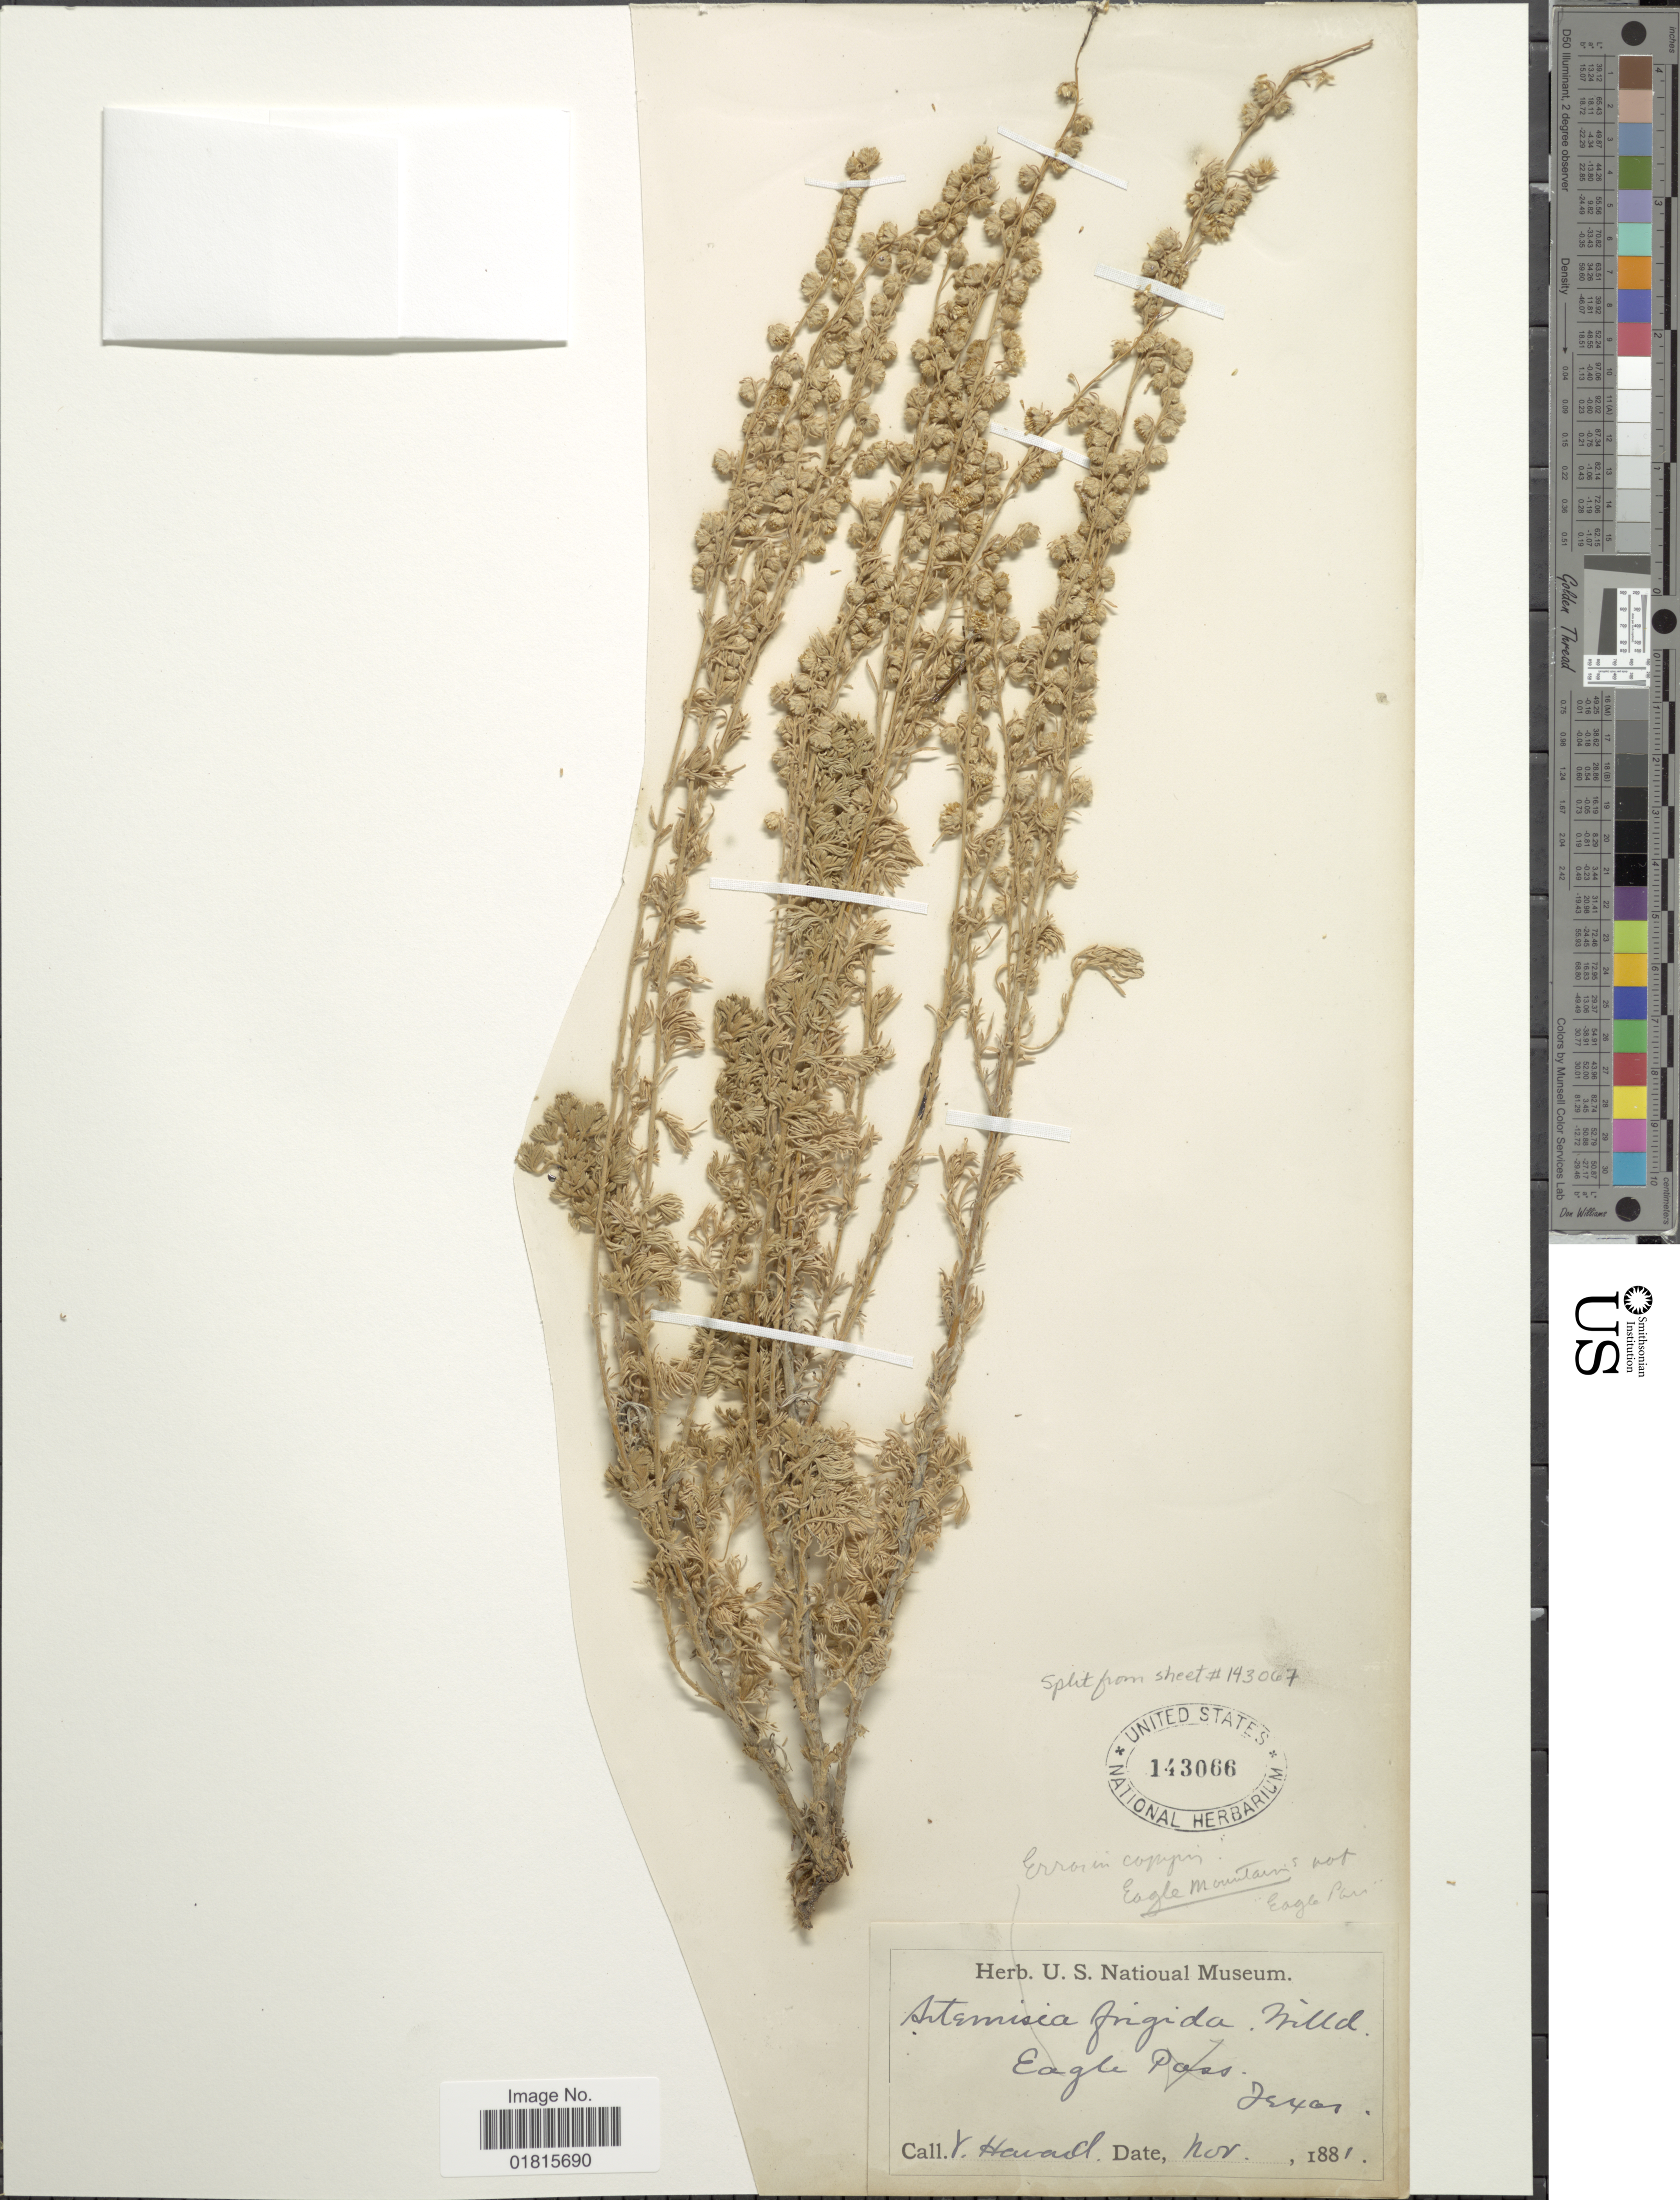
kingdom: Plantae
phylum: Tracheophyta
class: Magnoliopsida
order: Asterales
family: Asteraceae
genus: Artemisia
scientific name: Artemisia frigida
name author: Willd.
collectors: V. Havard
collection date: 1881-11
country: United States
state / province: Texas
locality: Eagle Pass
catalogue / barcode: US 143066